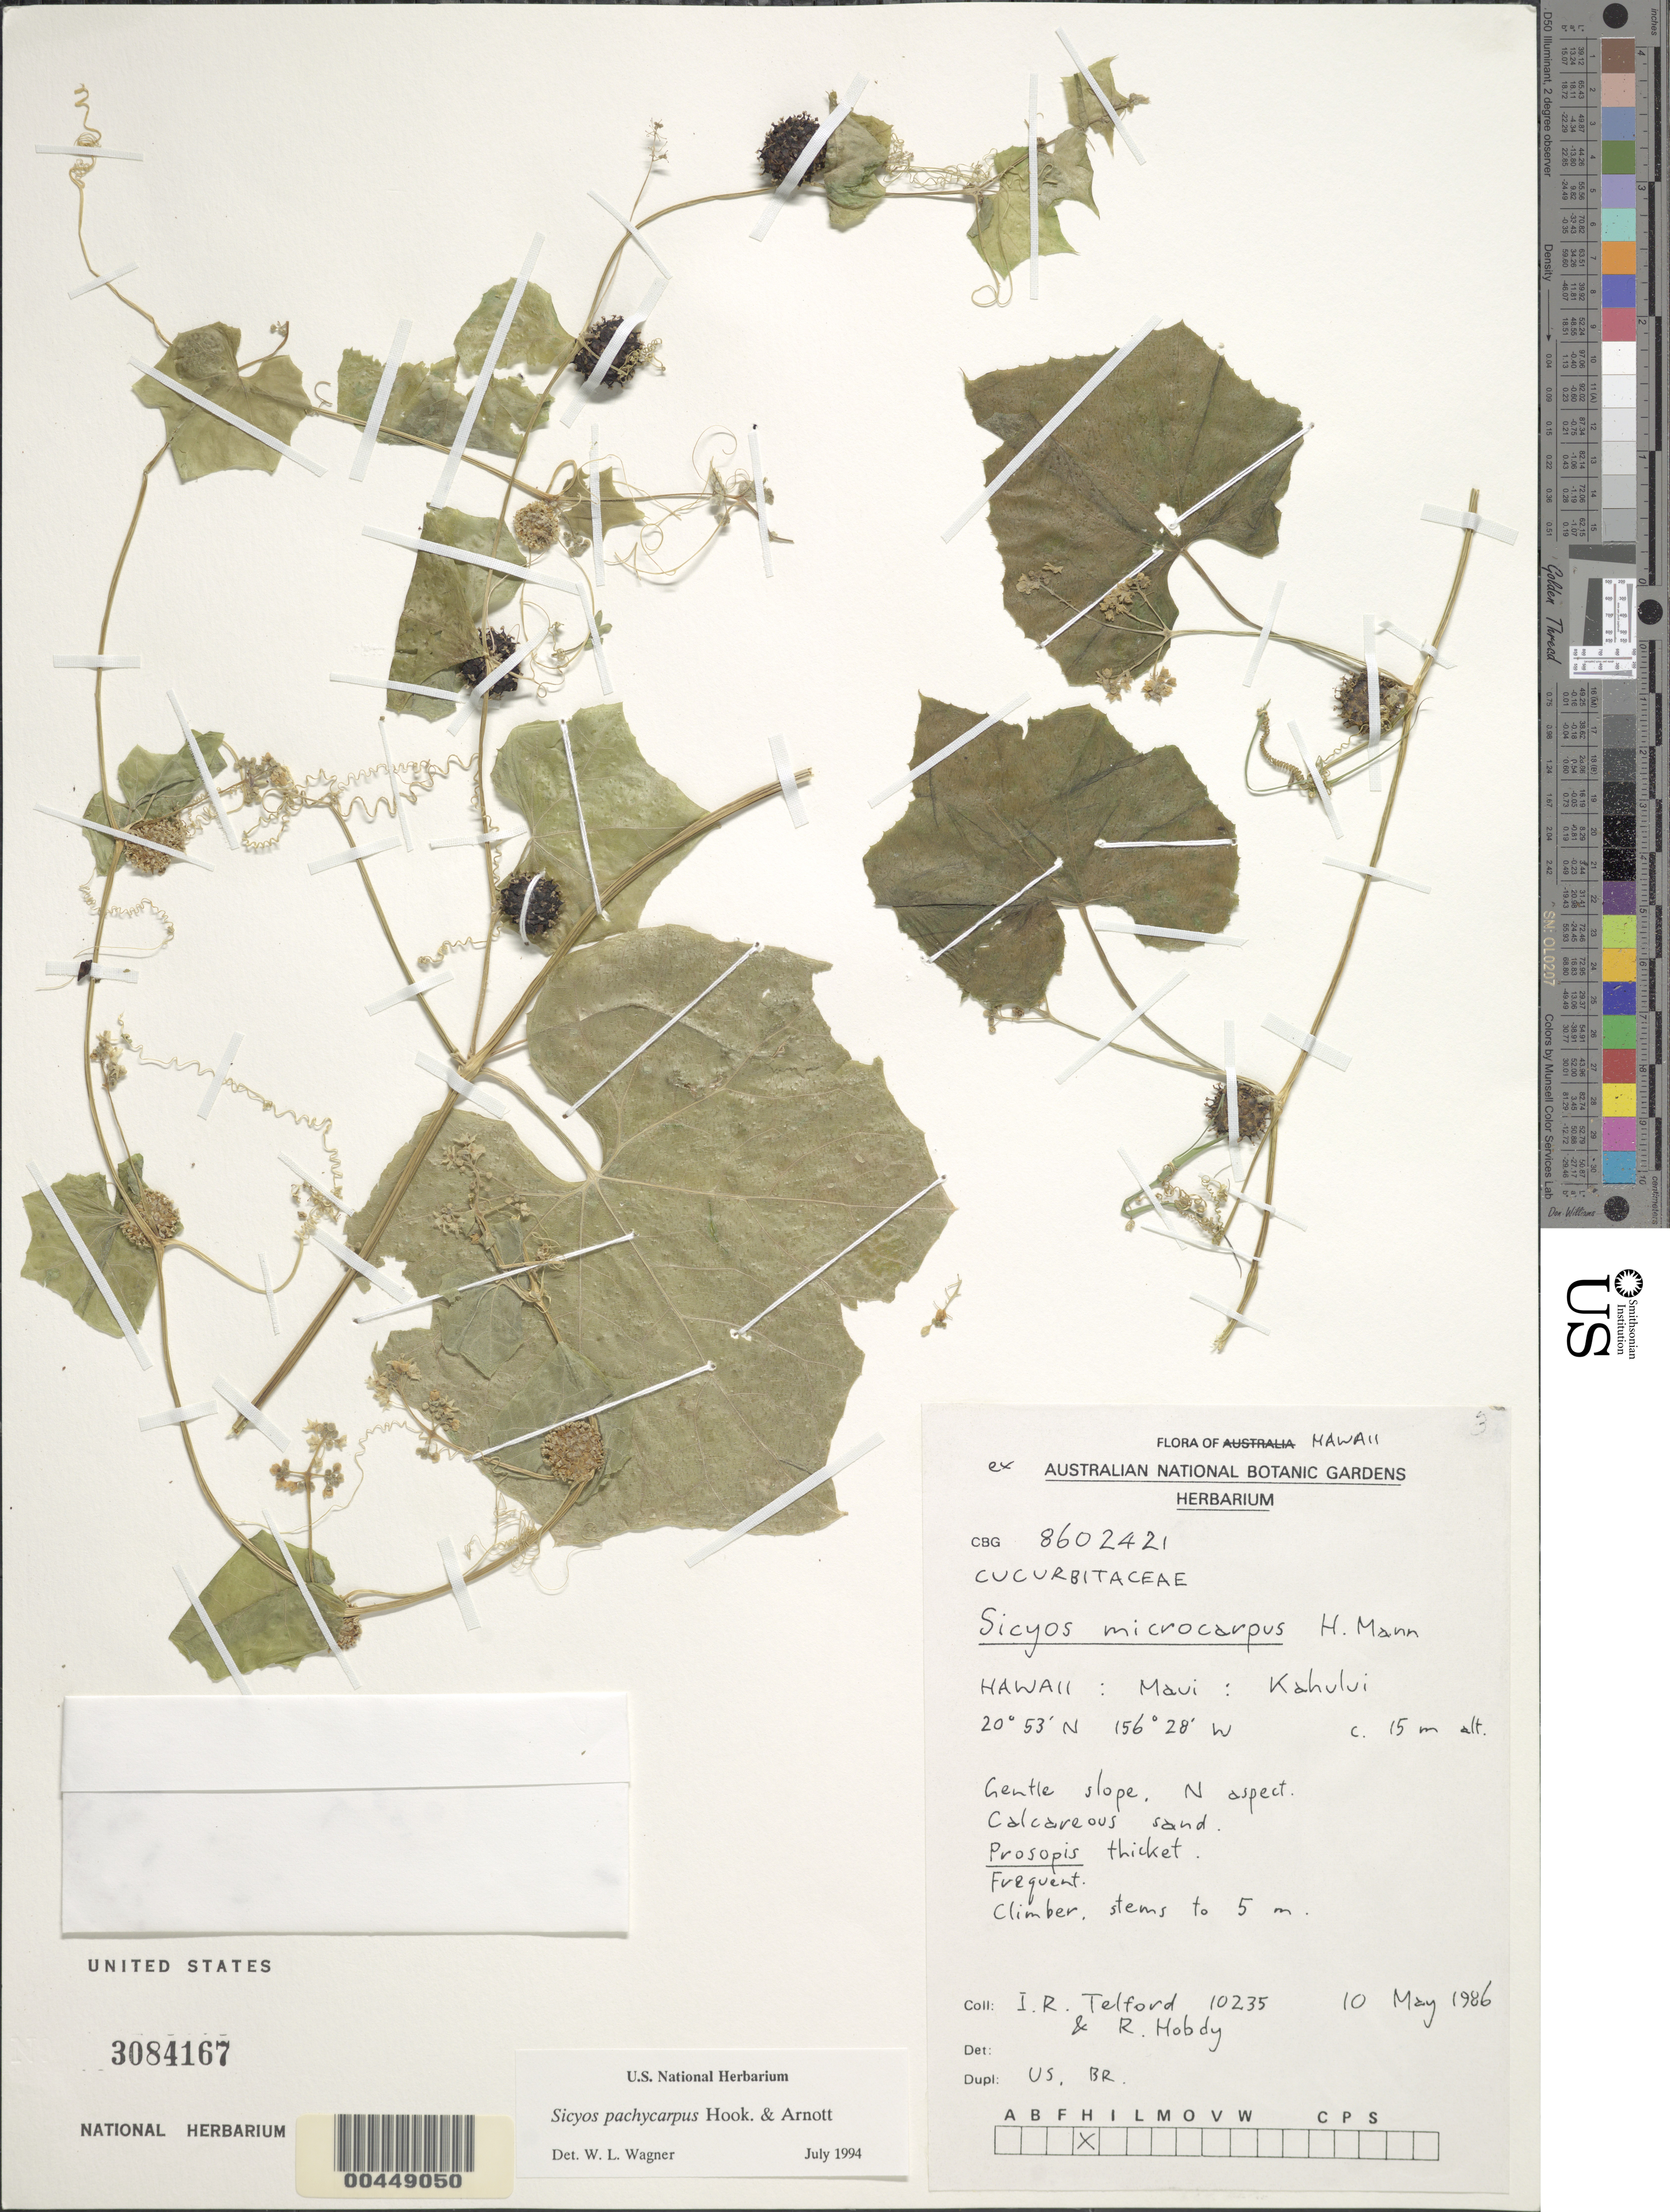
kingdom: Plantae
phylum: Tracheophyta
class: Magnoliopsida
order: Cucurbitales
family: Cucurbitaceae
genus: Sicyos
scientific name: Sicyos pachycarpus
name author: Hook. & Arn.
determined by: Wagner, W. L., (BOT), Smithsonian Institution - National Museum of Natural History (UNITED STATES)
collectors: I. R. Telford & R. Hobdy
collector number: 10235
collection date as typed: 10 May 1986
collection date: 1986-05-10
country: United States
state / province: Hawaii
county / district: Maui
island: Maui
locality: Kahului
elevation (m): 15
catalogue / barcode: US 3084167